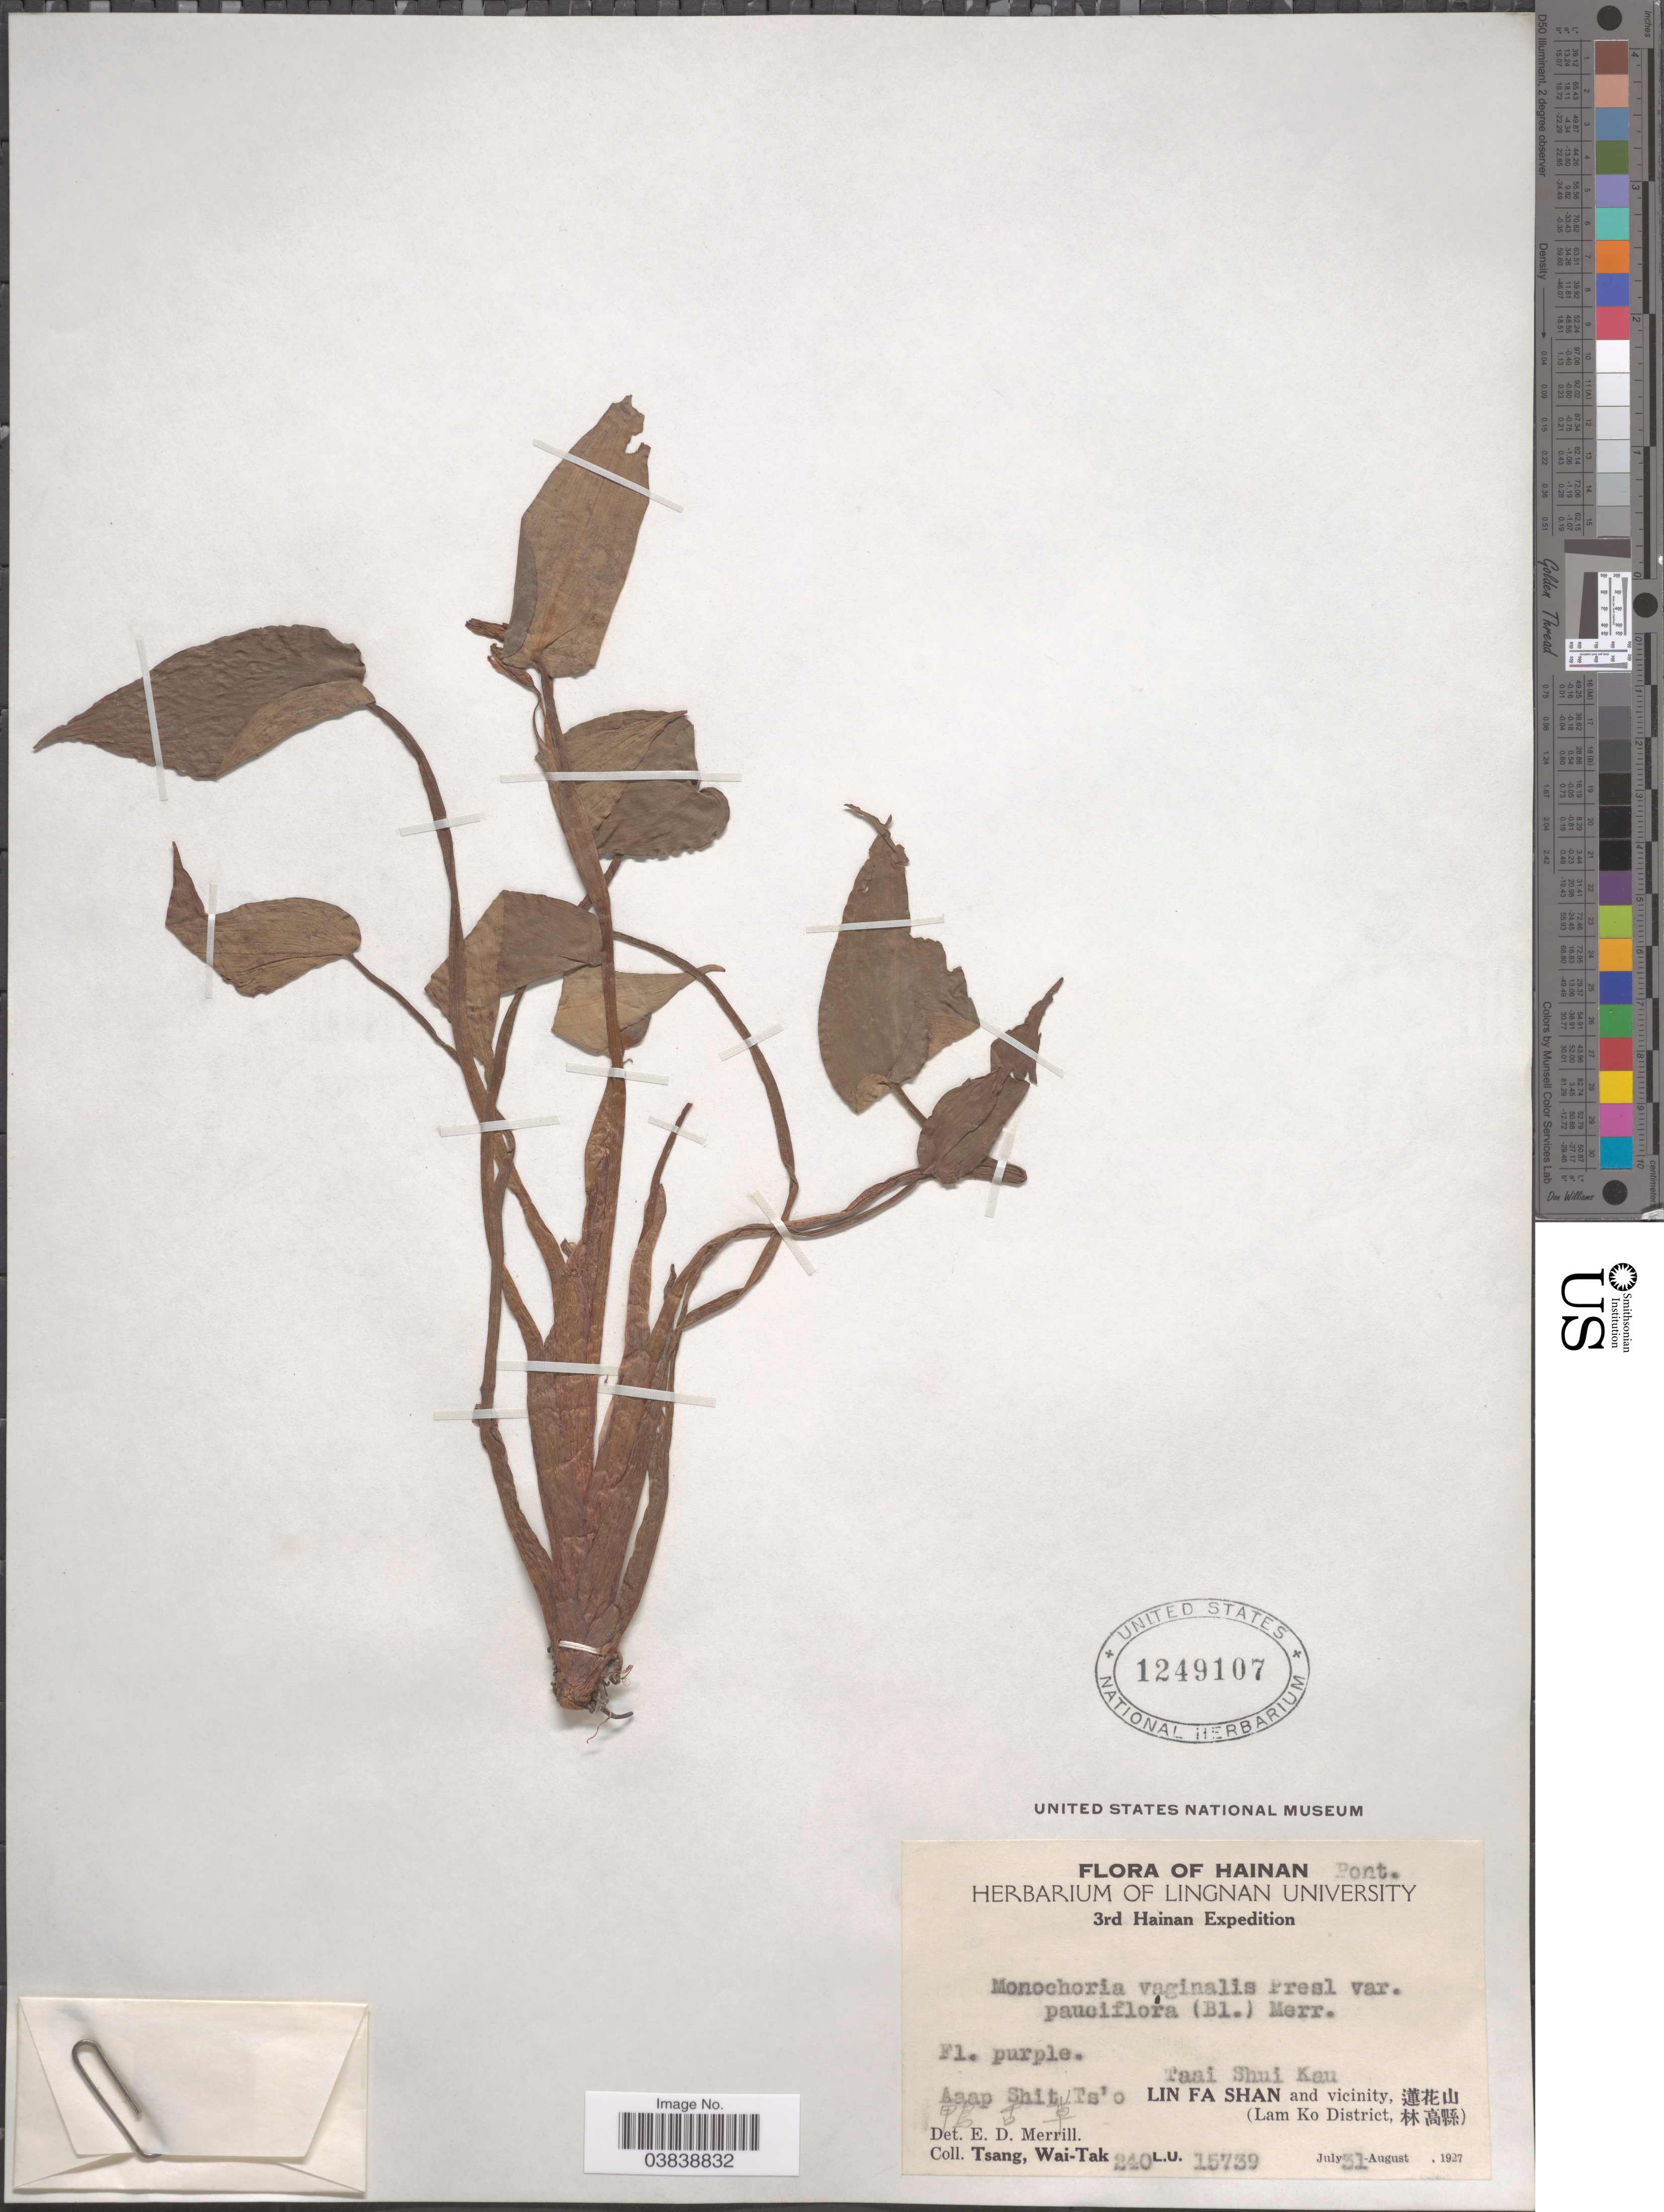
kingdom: Plantae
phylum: Tracheophyta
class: Liliopsida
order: Commelinales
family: Pontederiaceae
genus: Monochoria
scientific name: Monochoria vaginalis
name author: (Burm. f.) C. Presl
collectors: W. T. Tsang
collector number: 240 L.U. 15739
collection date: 1927-07-31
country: China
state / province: Hainan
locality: Taai Shui Kau. Aaap Shit Ts'o. X. Lin Fa Shan and vicinity, X. (Lam Ko District, X).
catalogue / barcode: US 1249107